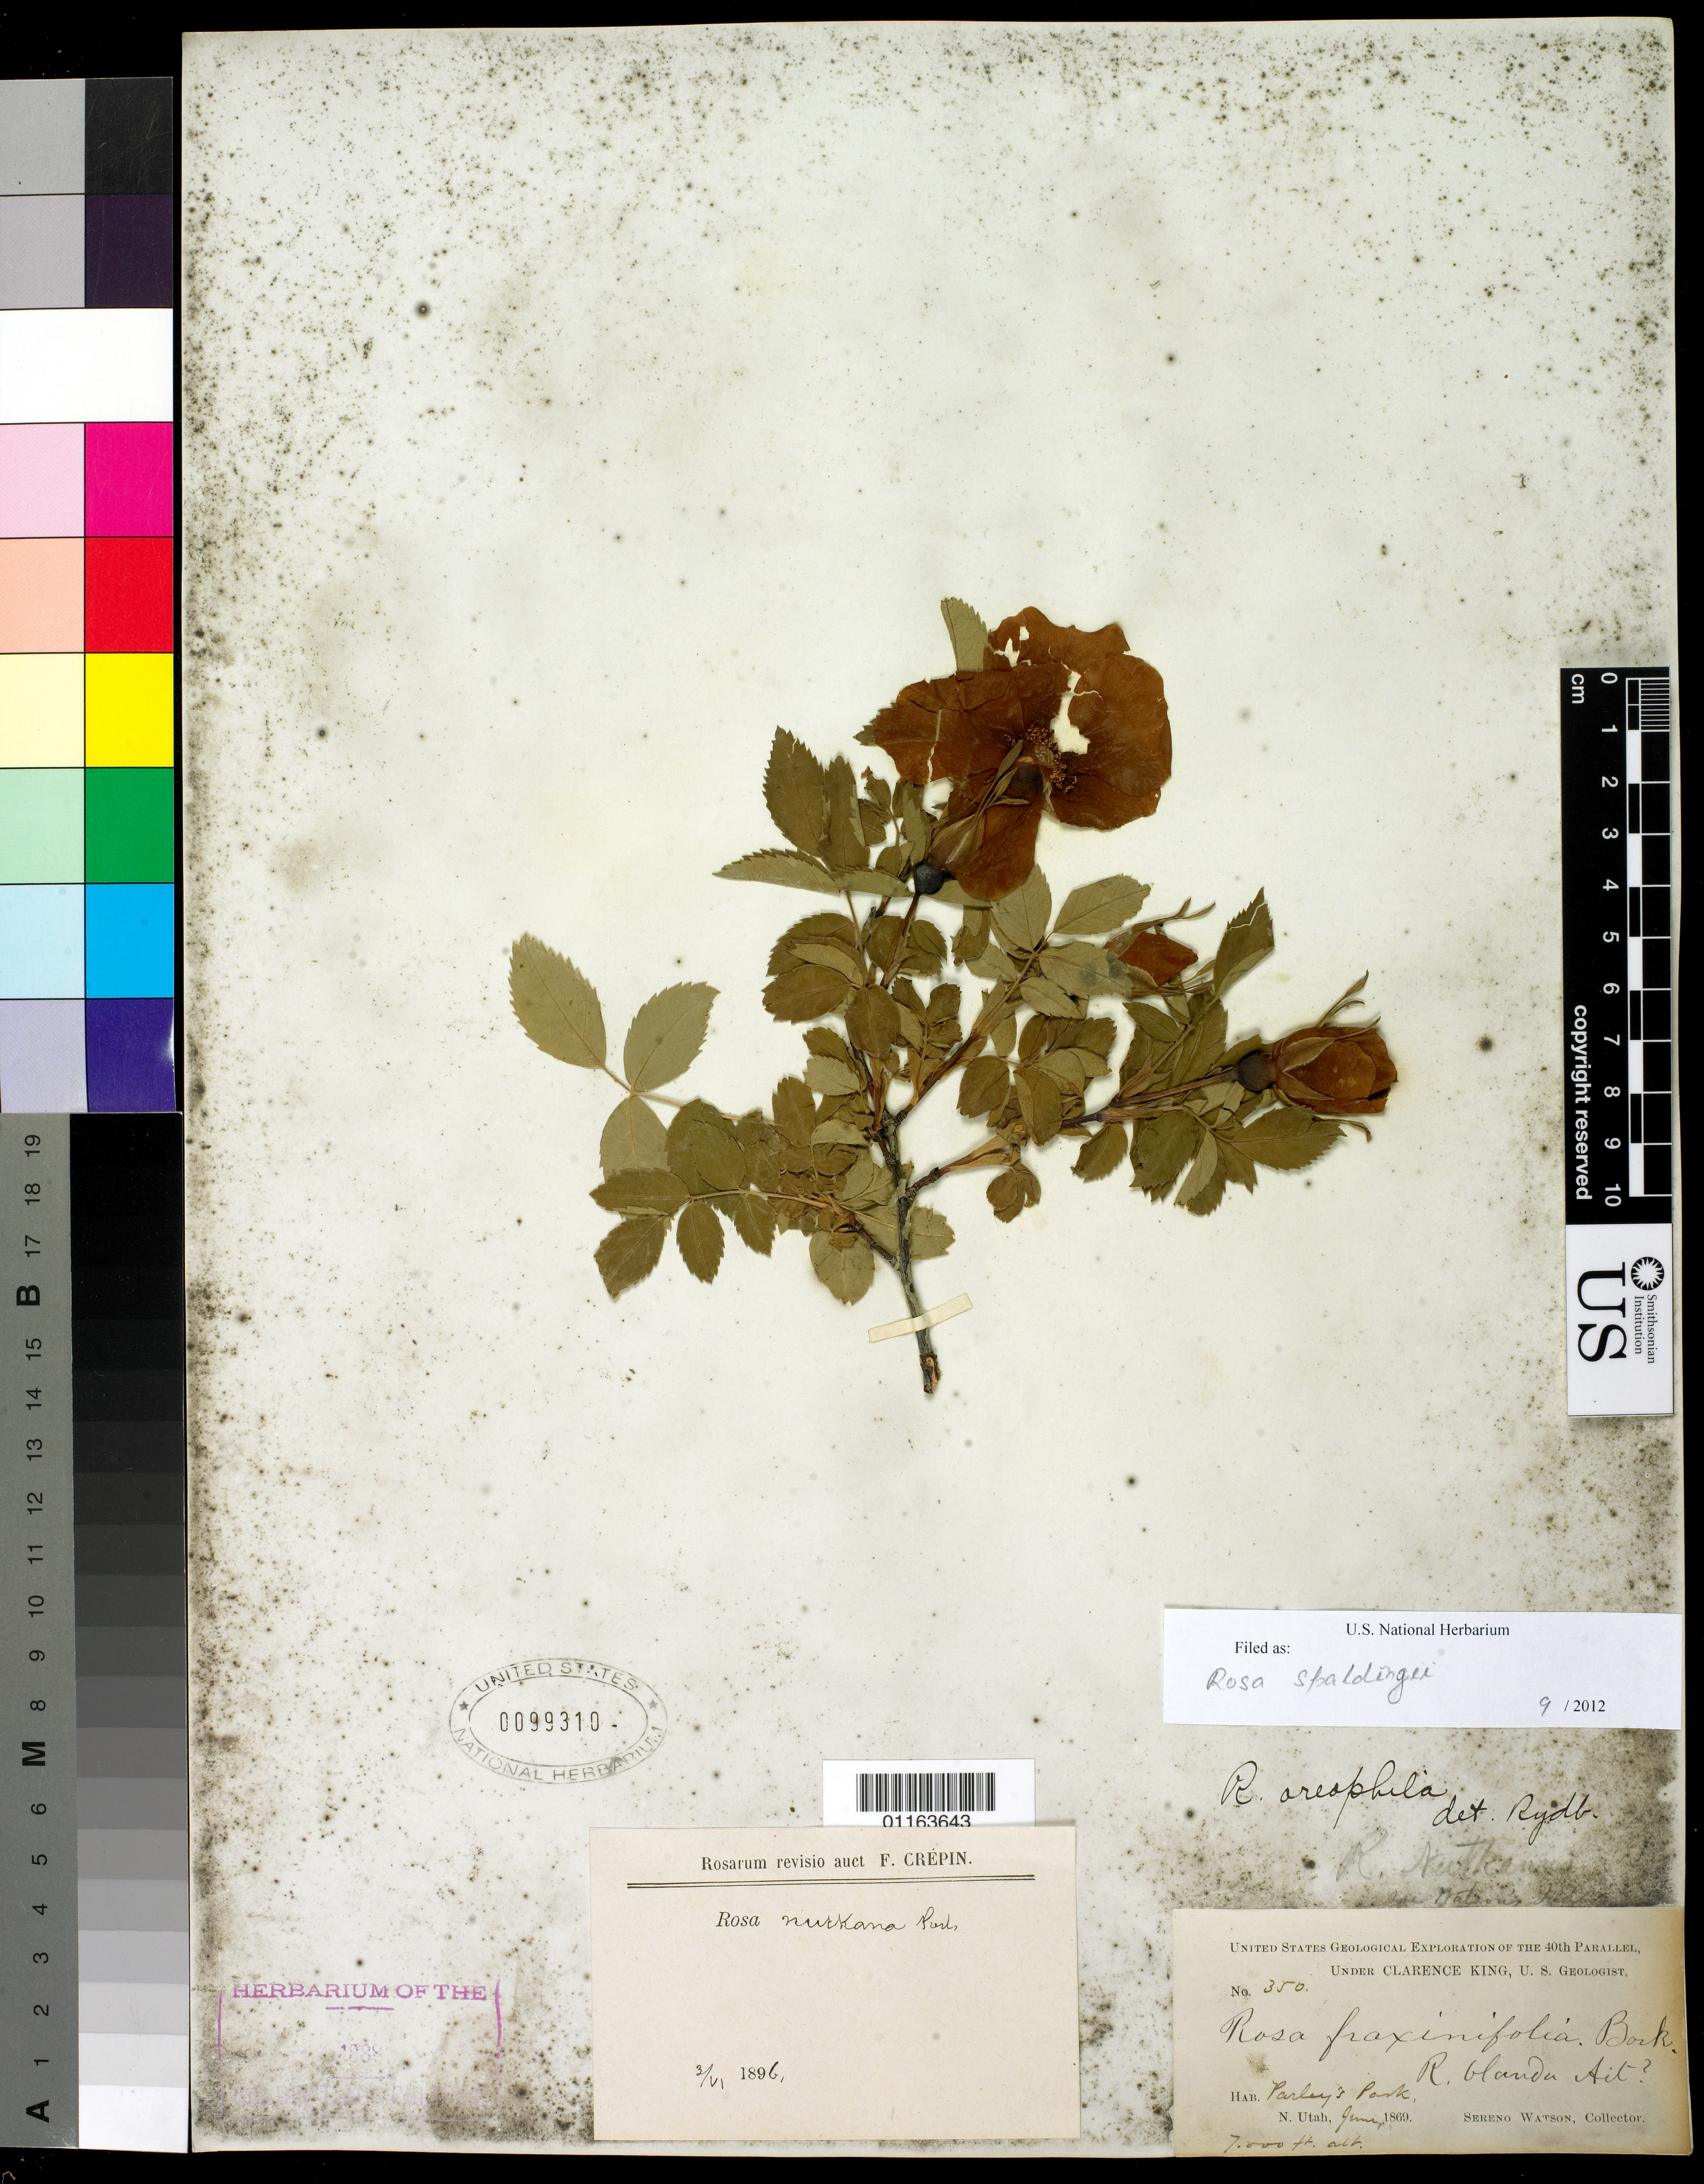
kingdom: Plantae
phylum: Tracheophyta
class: Magnoliopsida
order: Rosales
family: Rosaceae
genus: Rosa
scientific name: Rosa spaldingii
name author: Crép. ex Rydb.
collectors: S. Watson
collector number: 350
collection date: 1869-06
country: United States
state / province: Utah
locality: Parley's Park, N. Utah.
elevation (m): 2134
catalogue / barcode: US 99310